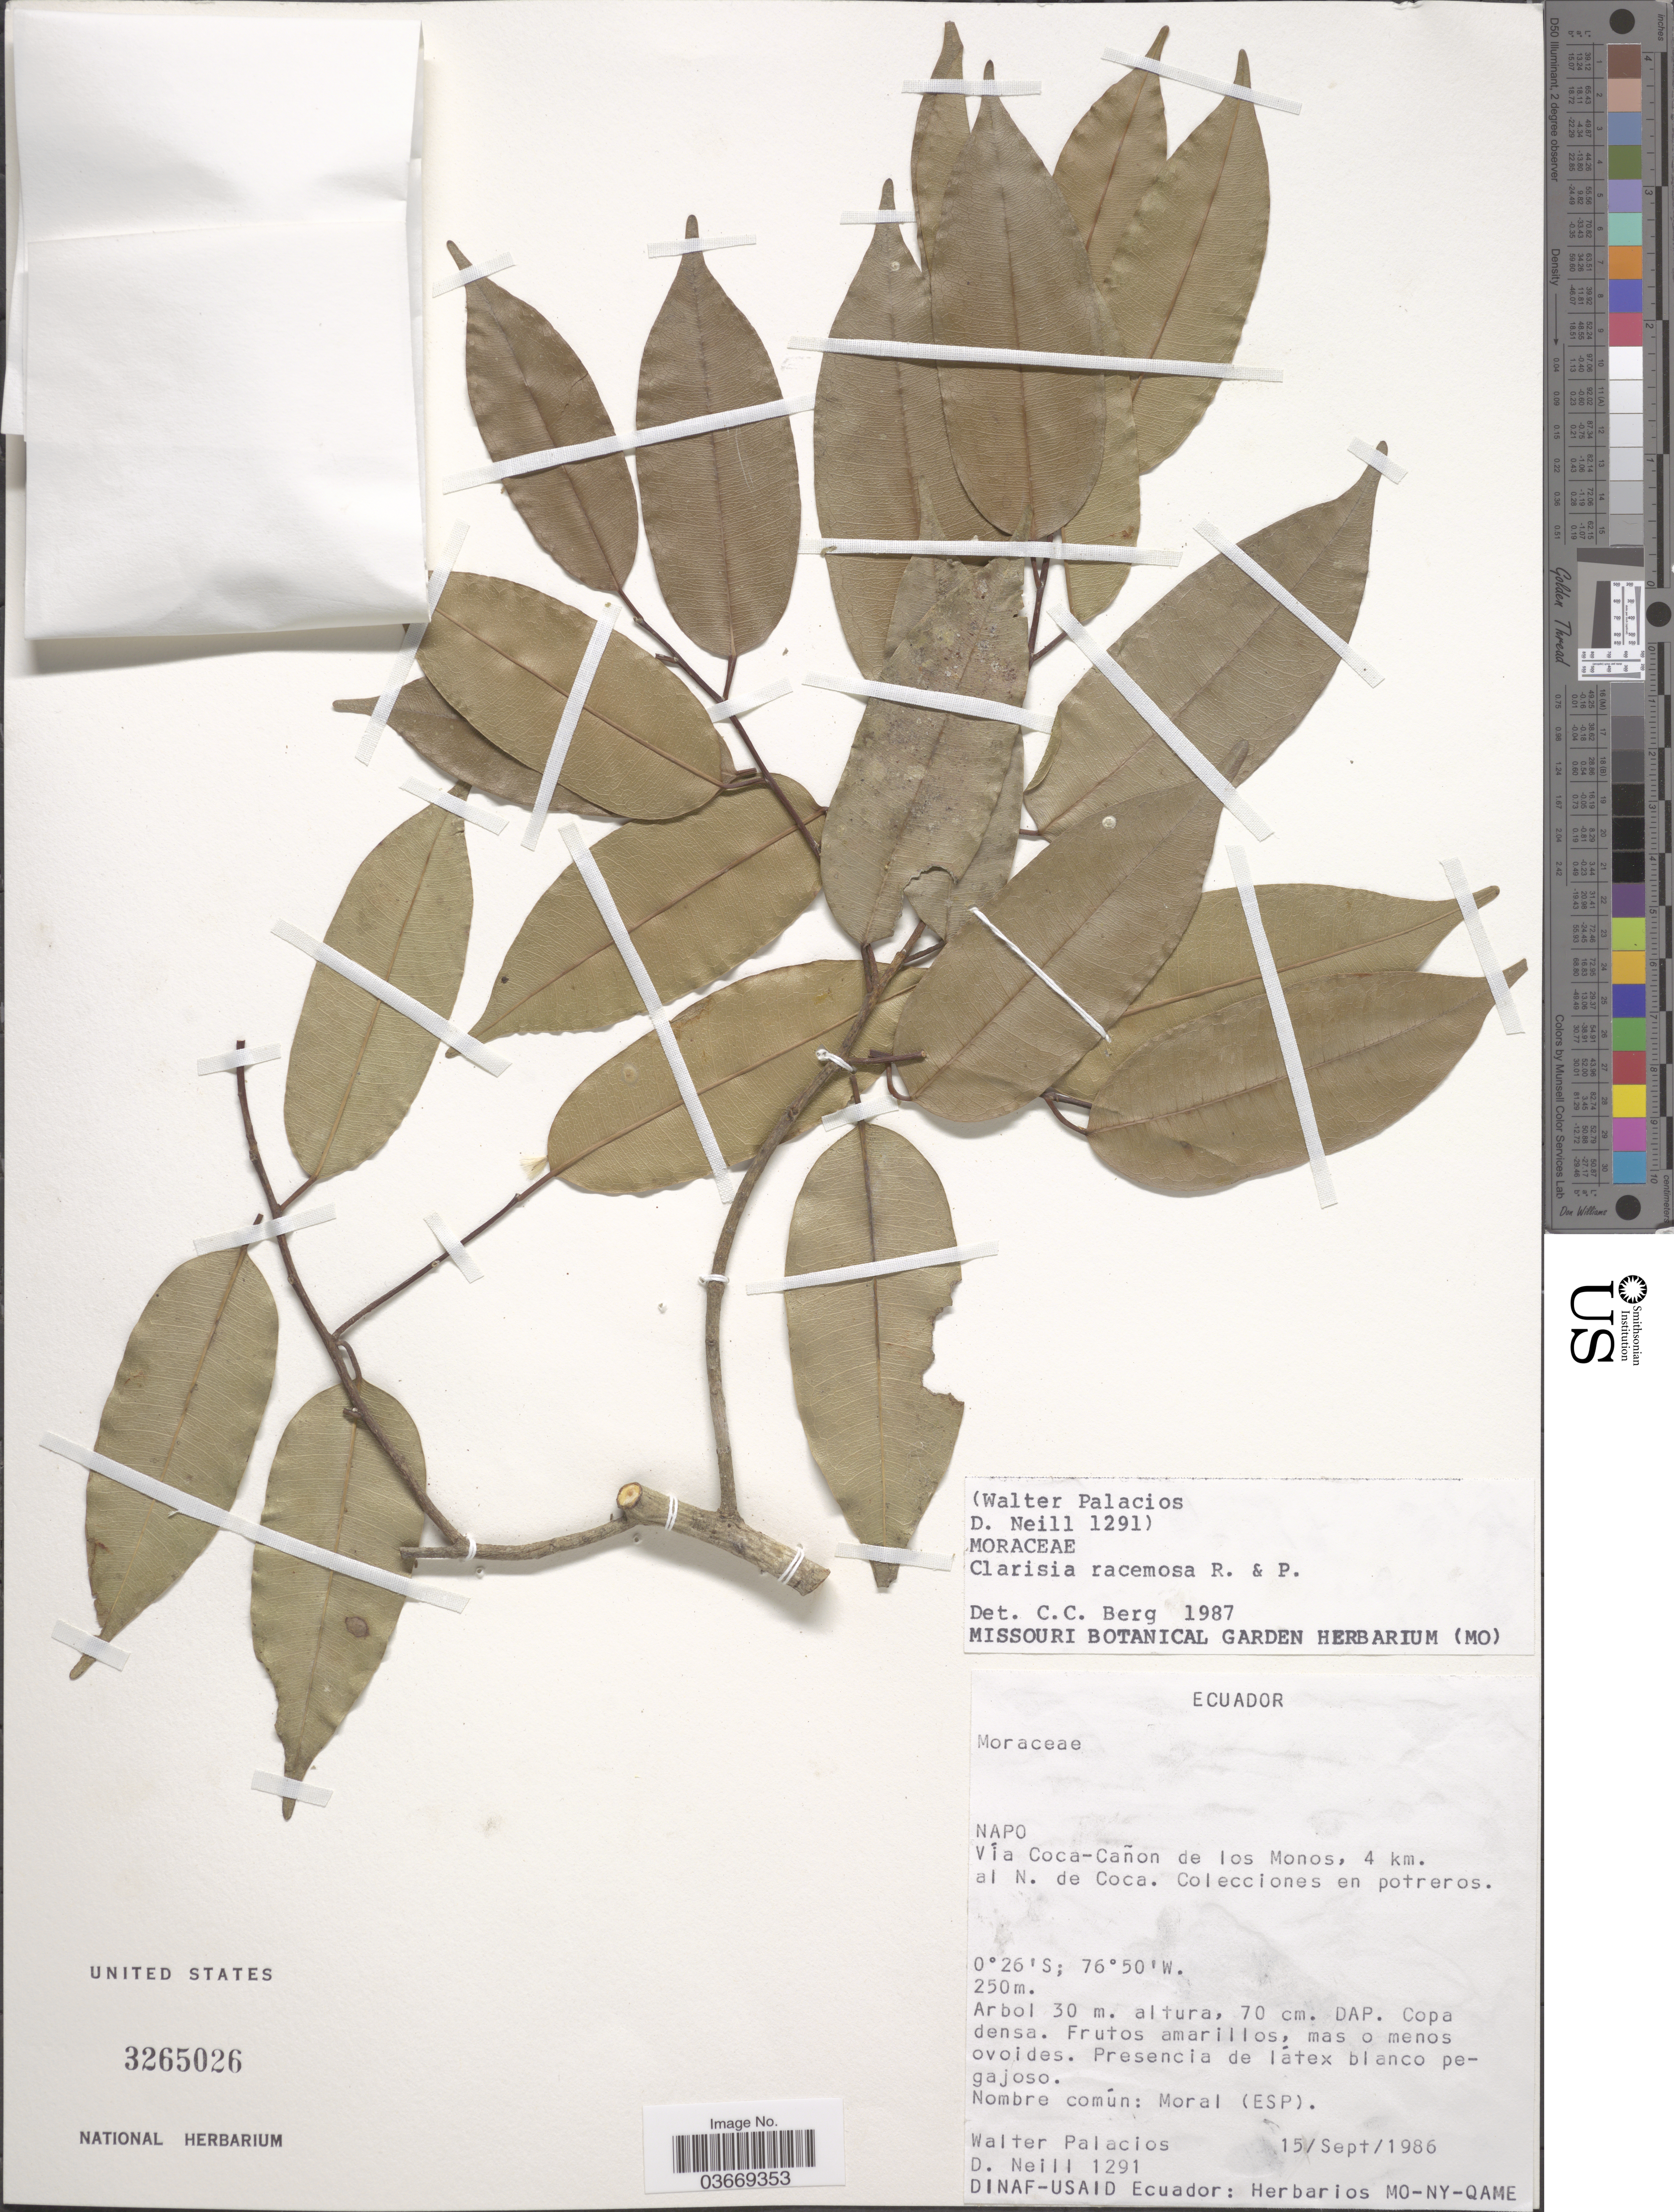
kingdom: Plantae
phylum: Tracheophyta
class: Magnoliopsida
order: Rosales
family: Moraceae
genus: Clarisia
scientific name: Clarisia racemosa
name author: Ruiz & Pav.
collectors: W. Palacios & D. Neill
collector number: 1291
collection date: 1986-09-15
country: Ecuador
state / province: Napo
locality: Vía Coca-Cañon de los Monos, 4 km. al N. de Coca.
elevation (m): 250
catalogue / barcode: US 3265026